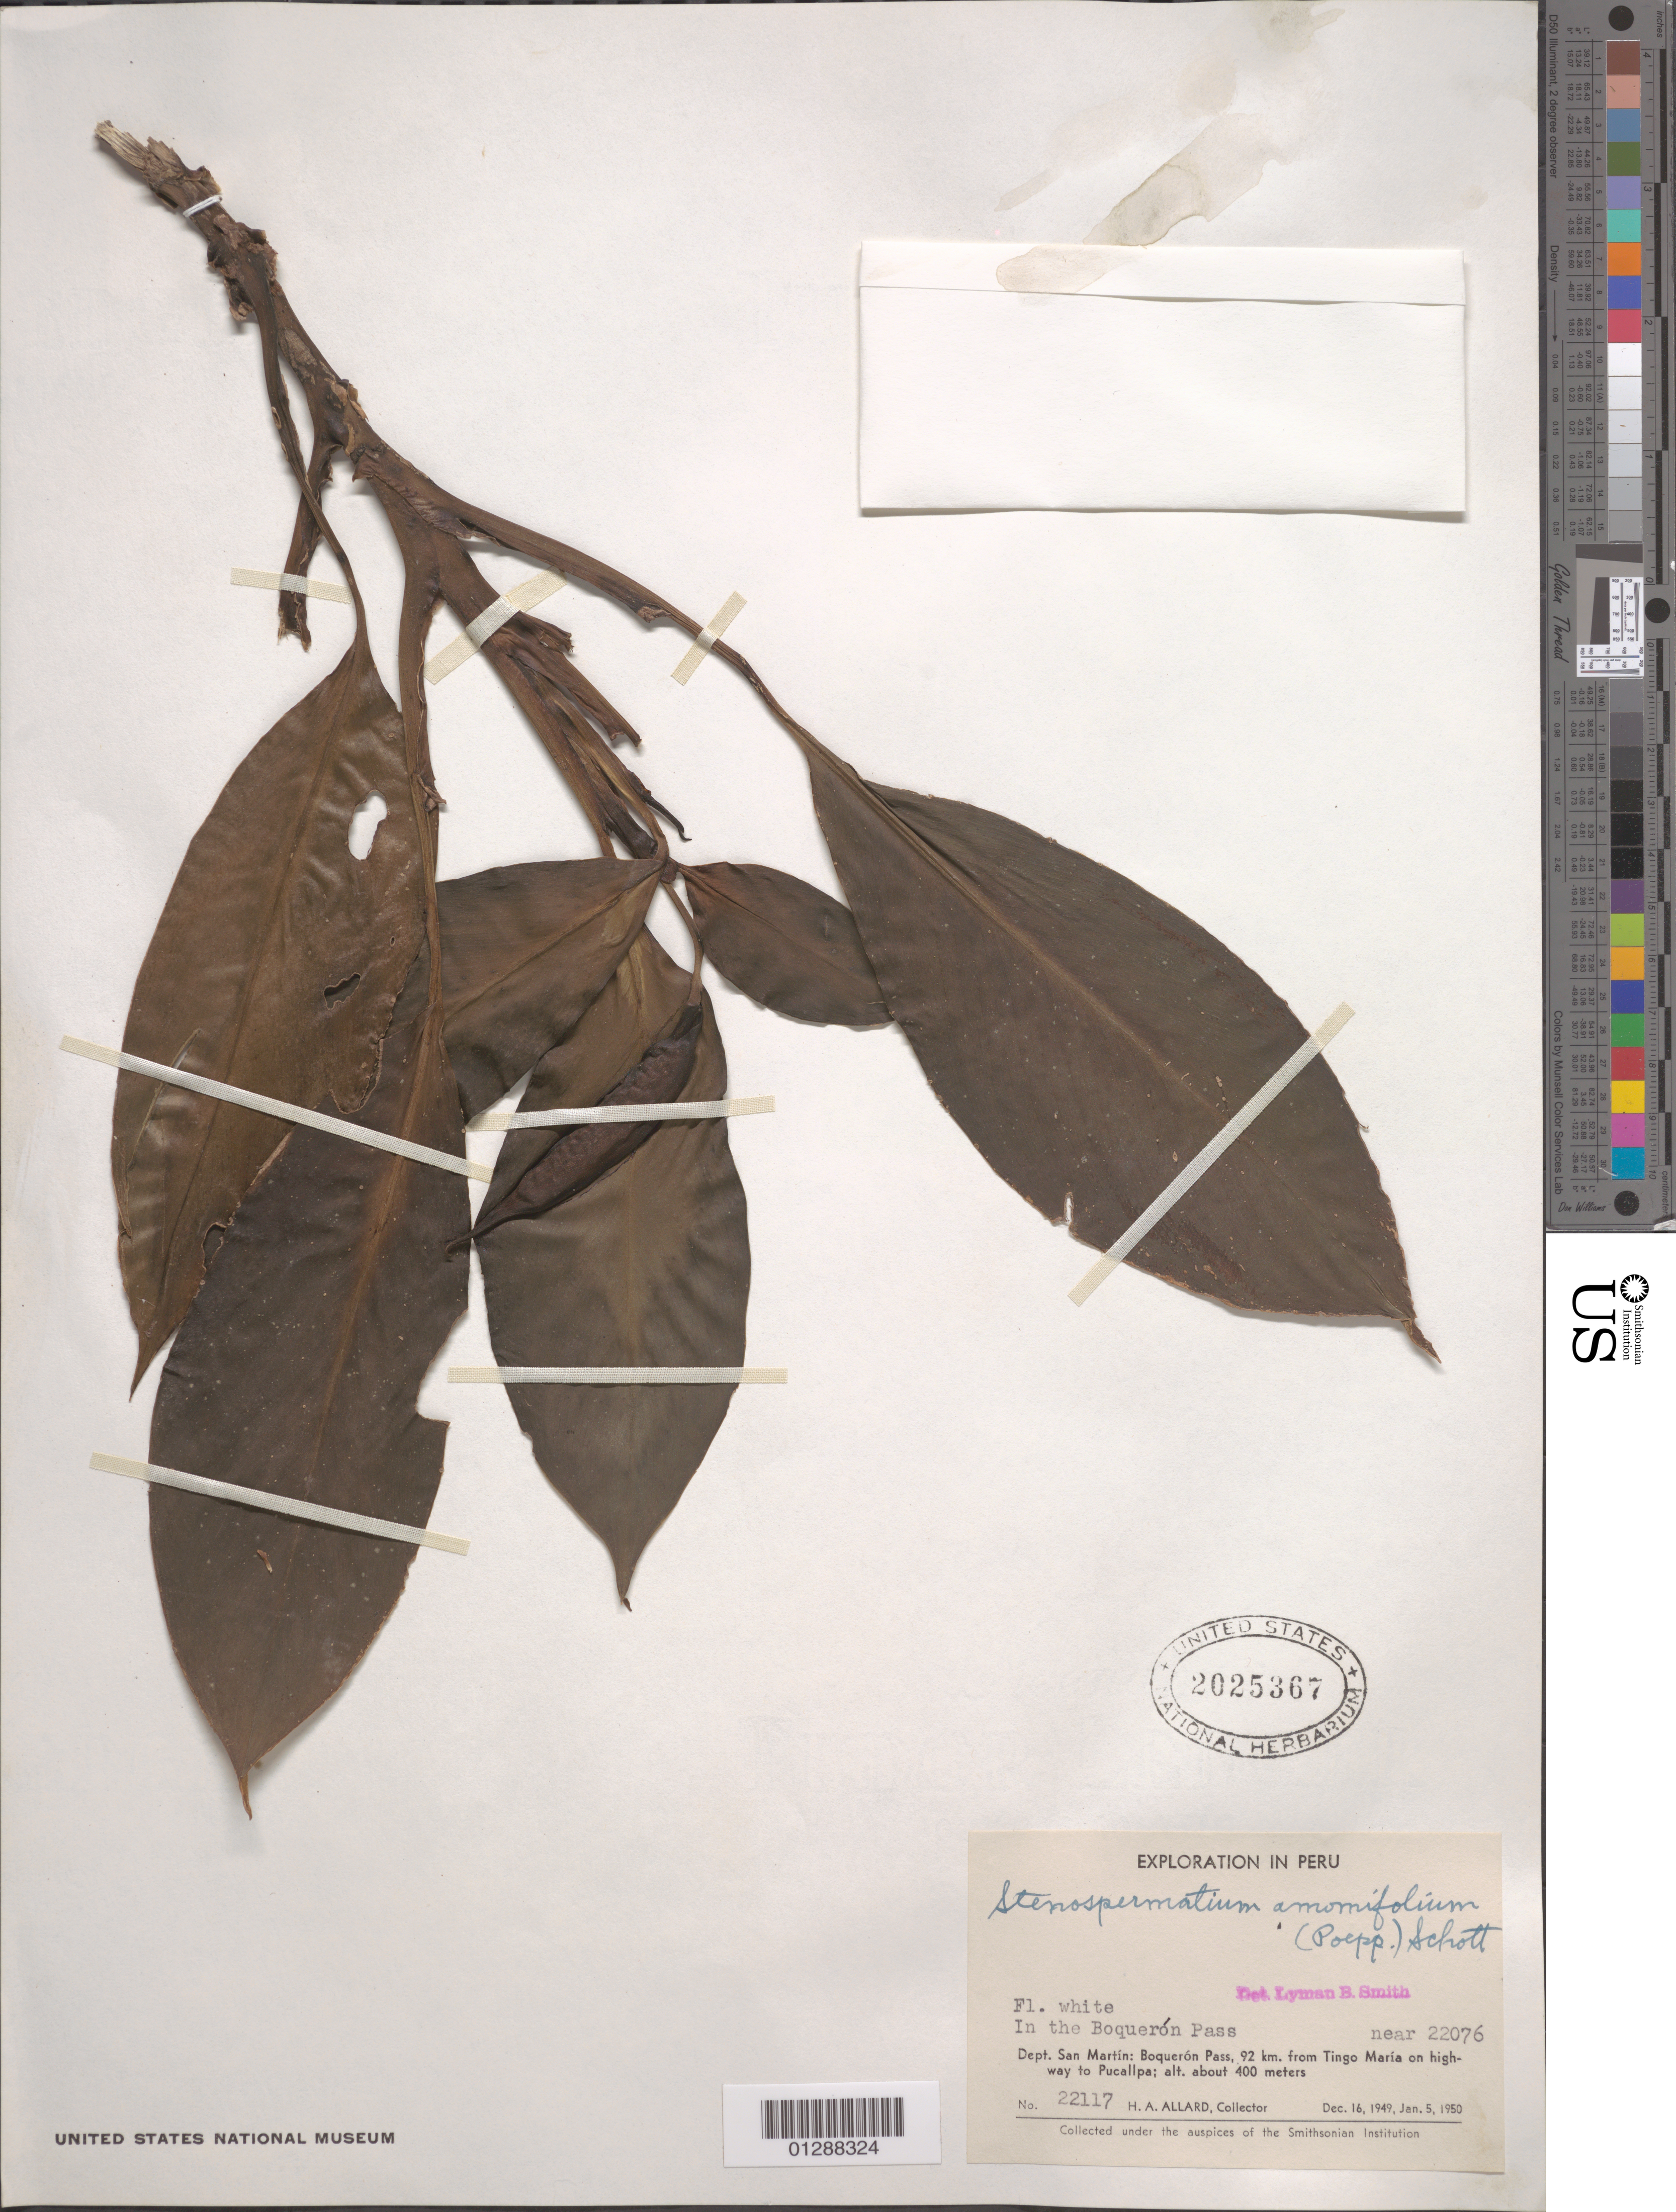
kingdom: Plantae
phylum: Tracheophyta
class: Liliopsida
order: Alismatales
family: Araceae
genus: Stenospermation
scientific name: Stenospermation amomifolium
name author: (Poepp.) Schott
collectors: H. A. Allard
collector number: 22117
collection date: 1949-12-16/1950-01-05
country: Peru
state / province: San Martín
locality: In the Boquerón Pass. Dept. San Martín: Boquerón Pass, 92 km. from Tingo María on highway to Pucallpa.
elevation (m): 400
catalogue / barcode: US 2025367